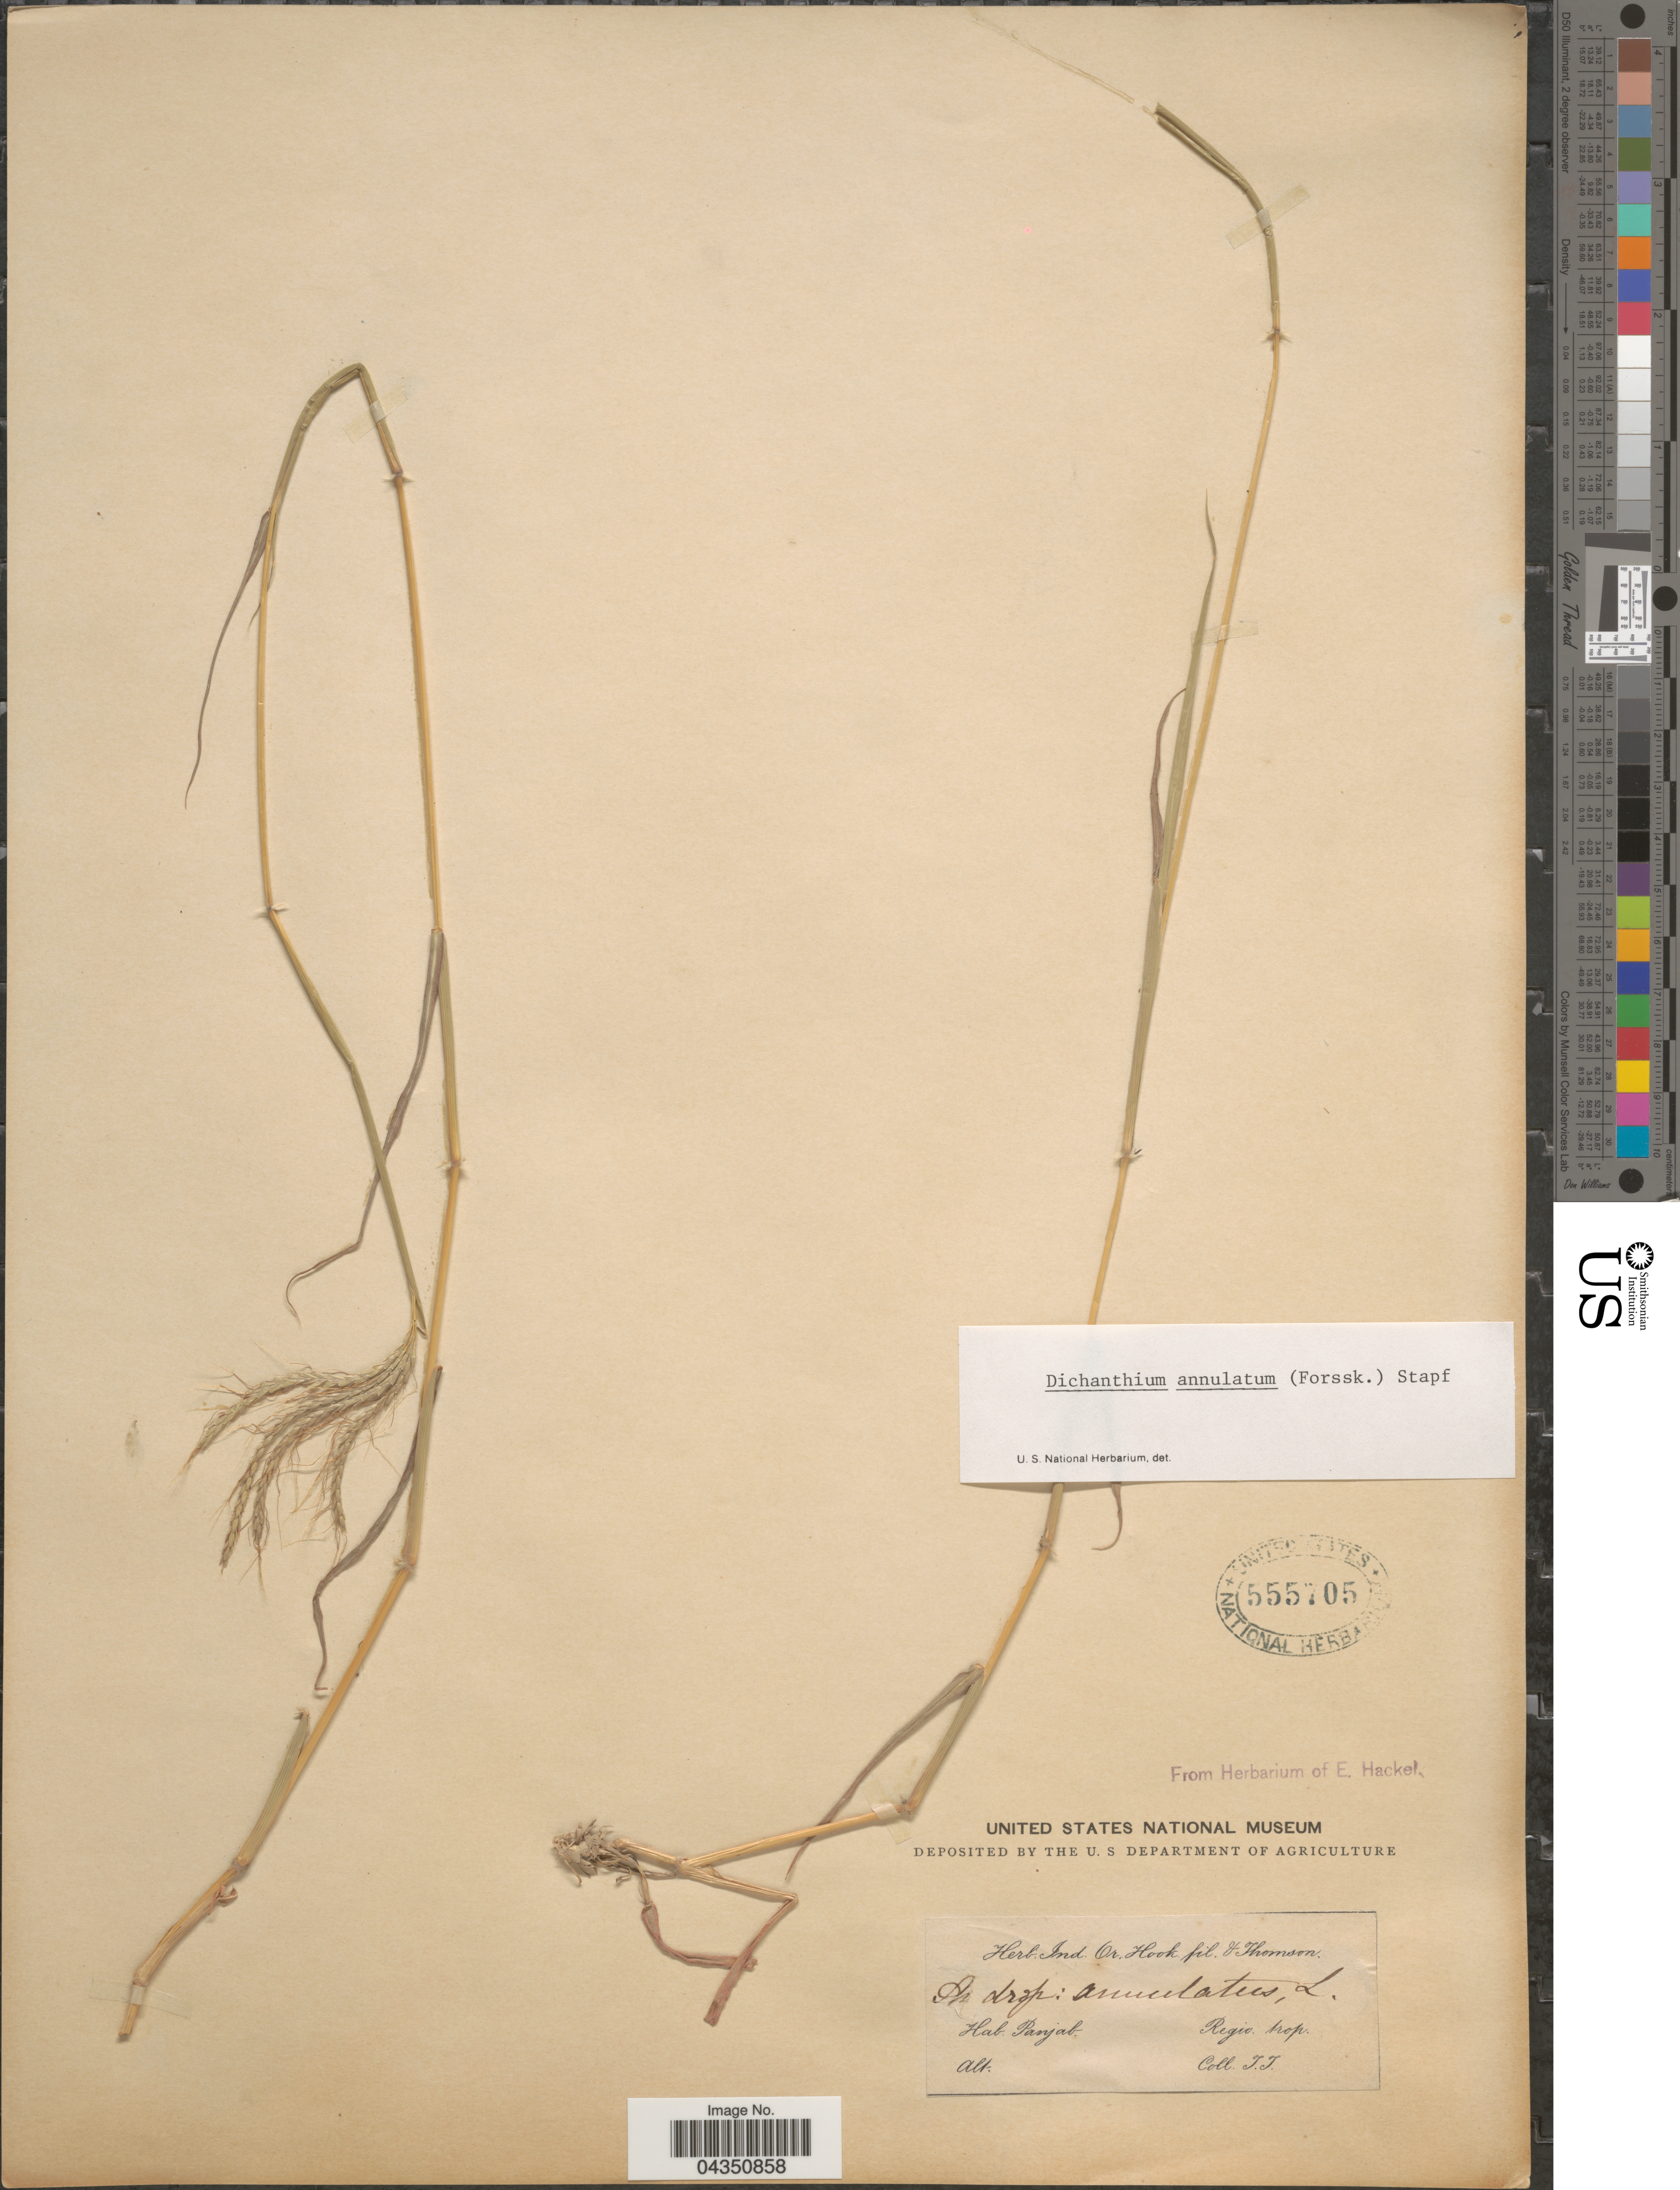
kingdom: Plantae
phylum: Tracheophyta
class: Liliopsida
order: Poales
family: Poaceae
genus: Dichanthium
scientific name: Dichanthium annulatum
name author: (Forssk.) Stapf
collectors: T. Thomson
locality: Panjab. Regio. trop.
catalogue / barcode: US 555705